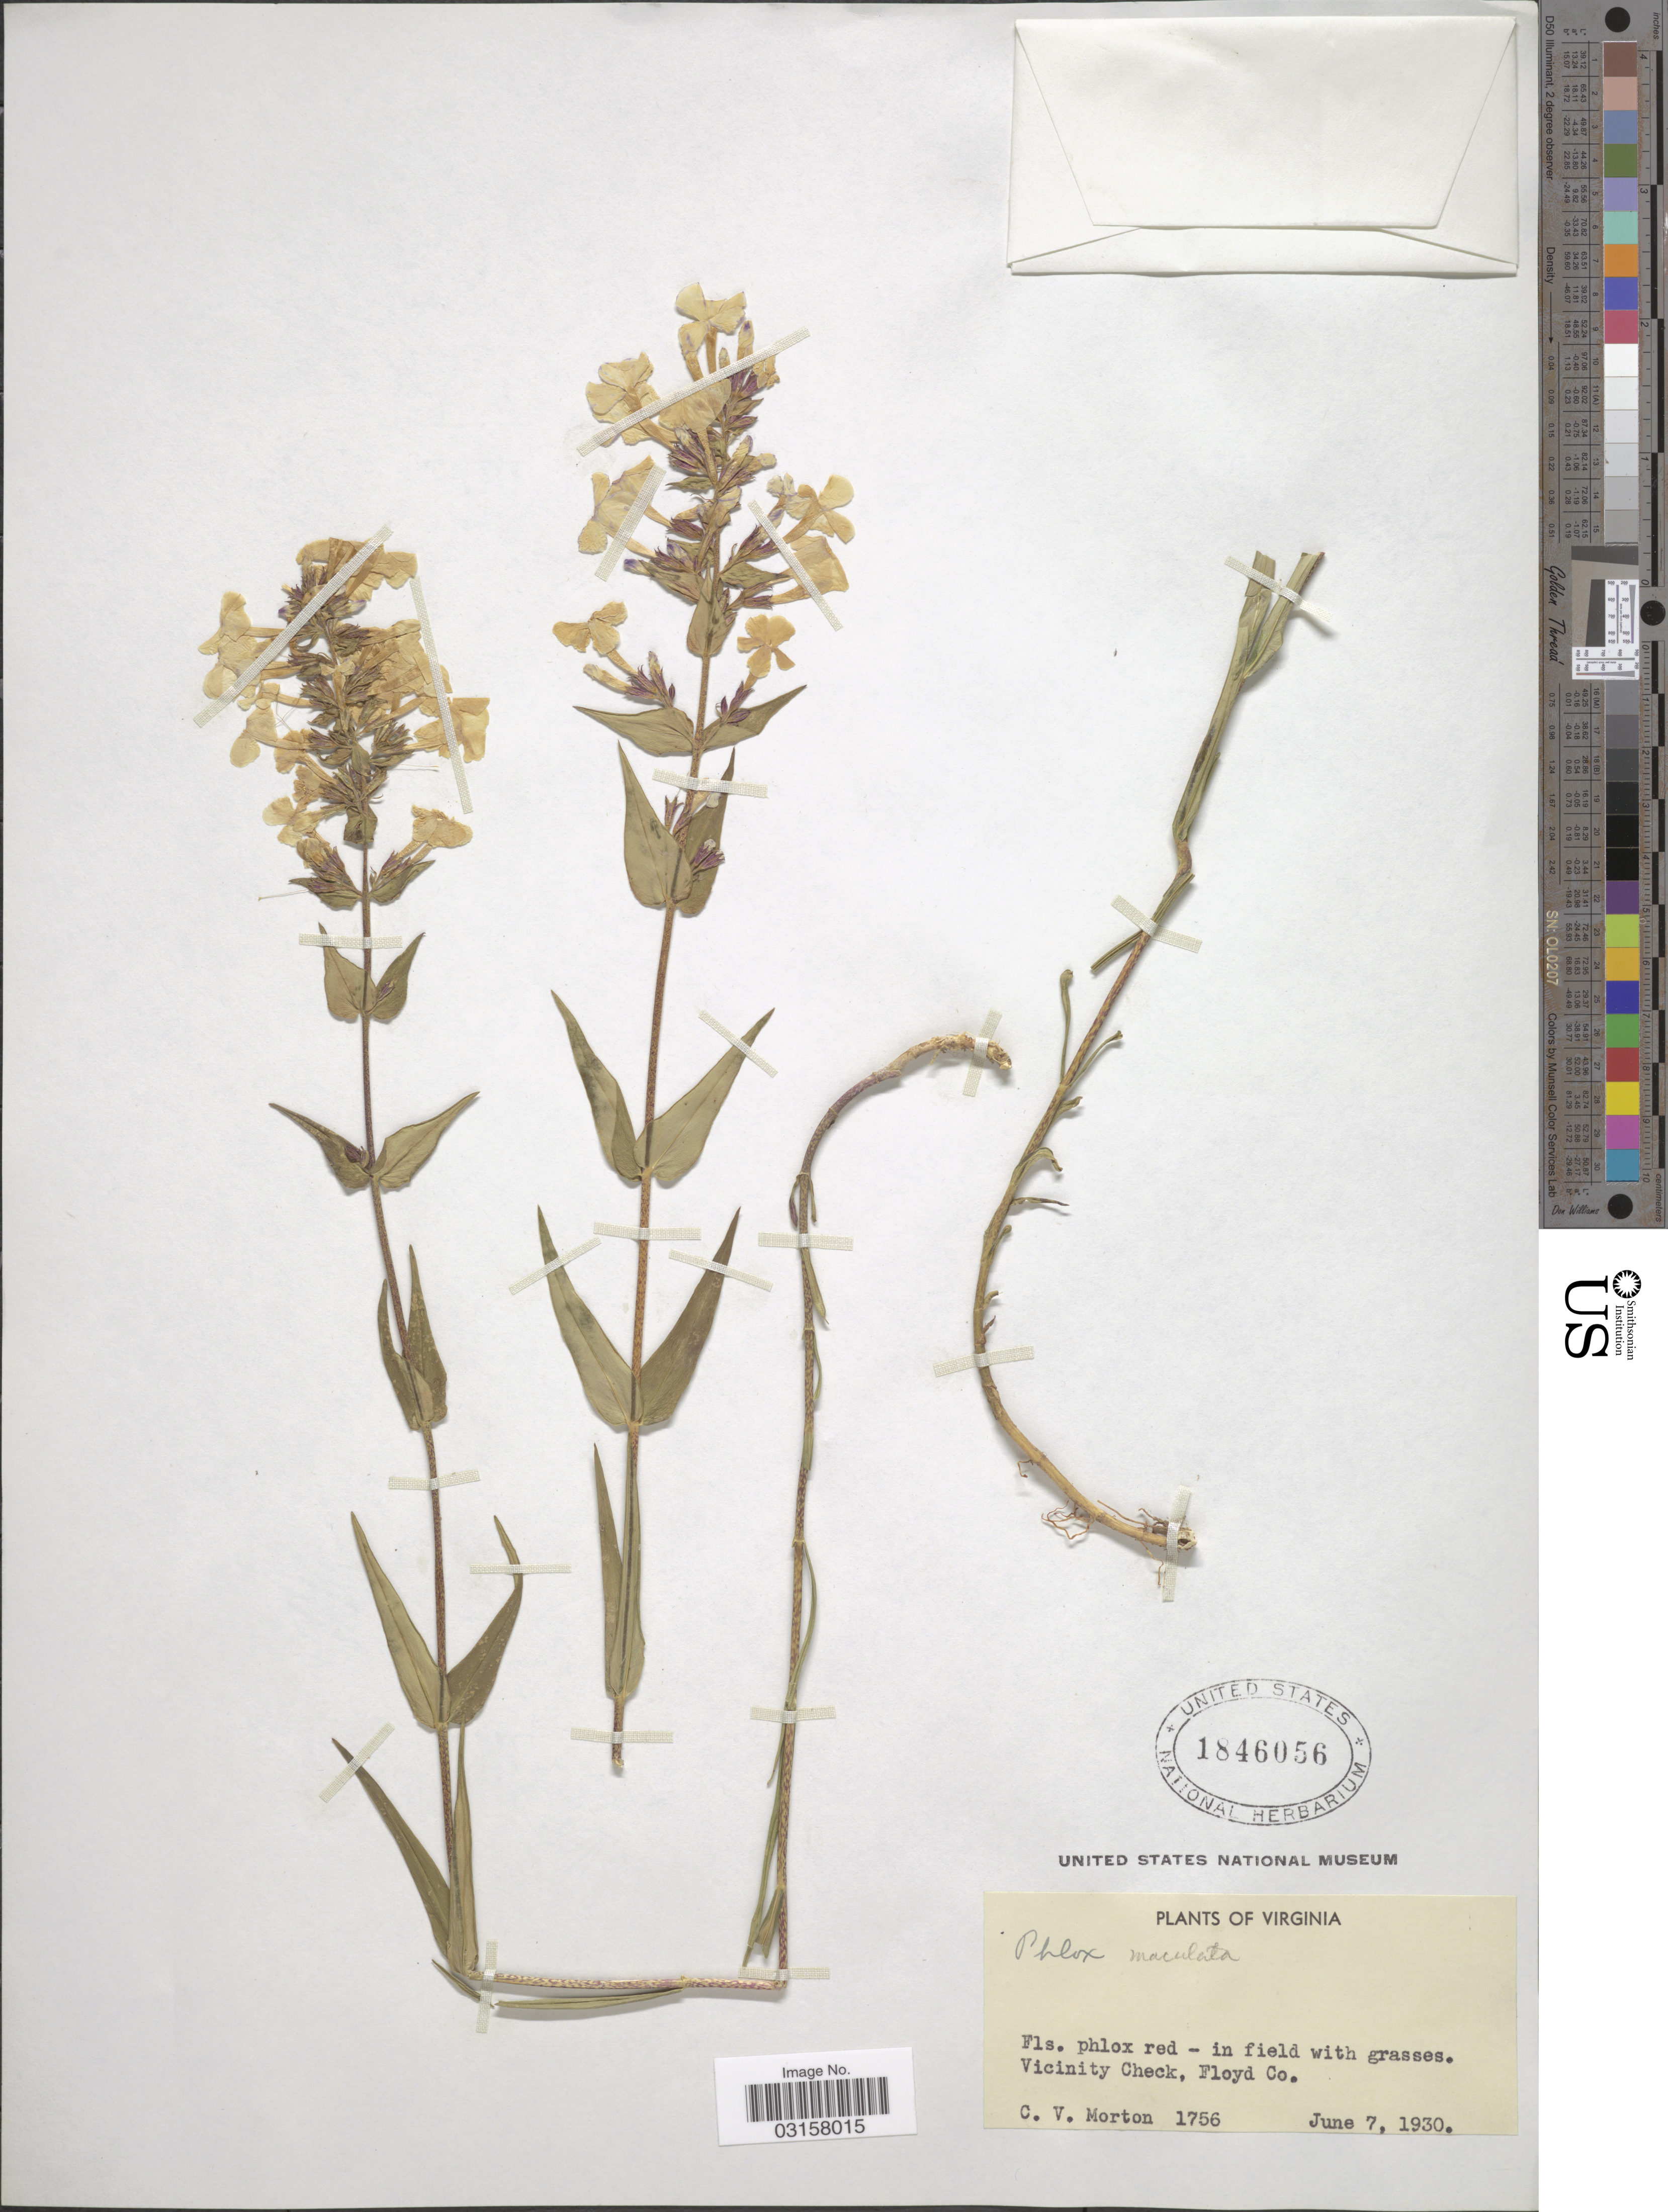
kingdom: Plantae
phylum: Tracheophyta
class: Magnoliopsida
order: Ericales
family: Polemoniaceae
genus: Phlox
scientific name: Phlox maculata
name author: L.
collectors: C. V. Morton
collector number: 1756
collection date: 1930-06-07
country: United States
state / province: Virginia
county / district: Floyd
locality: Vicinity Check, Floyd Co.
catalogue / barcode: US 1846056